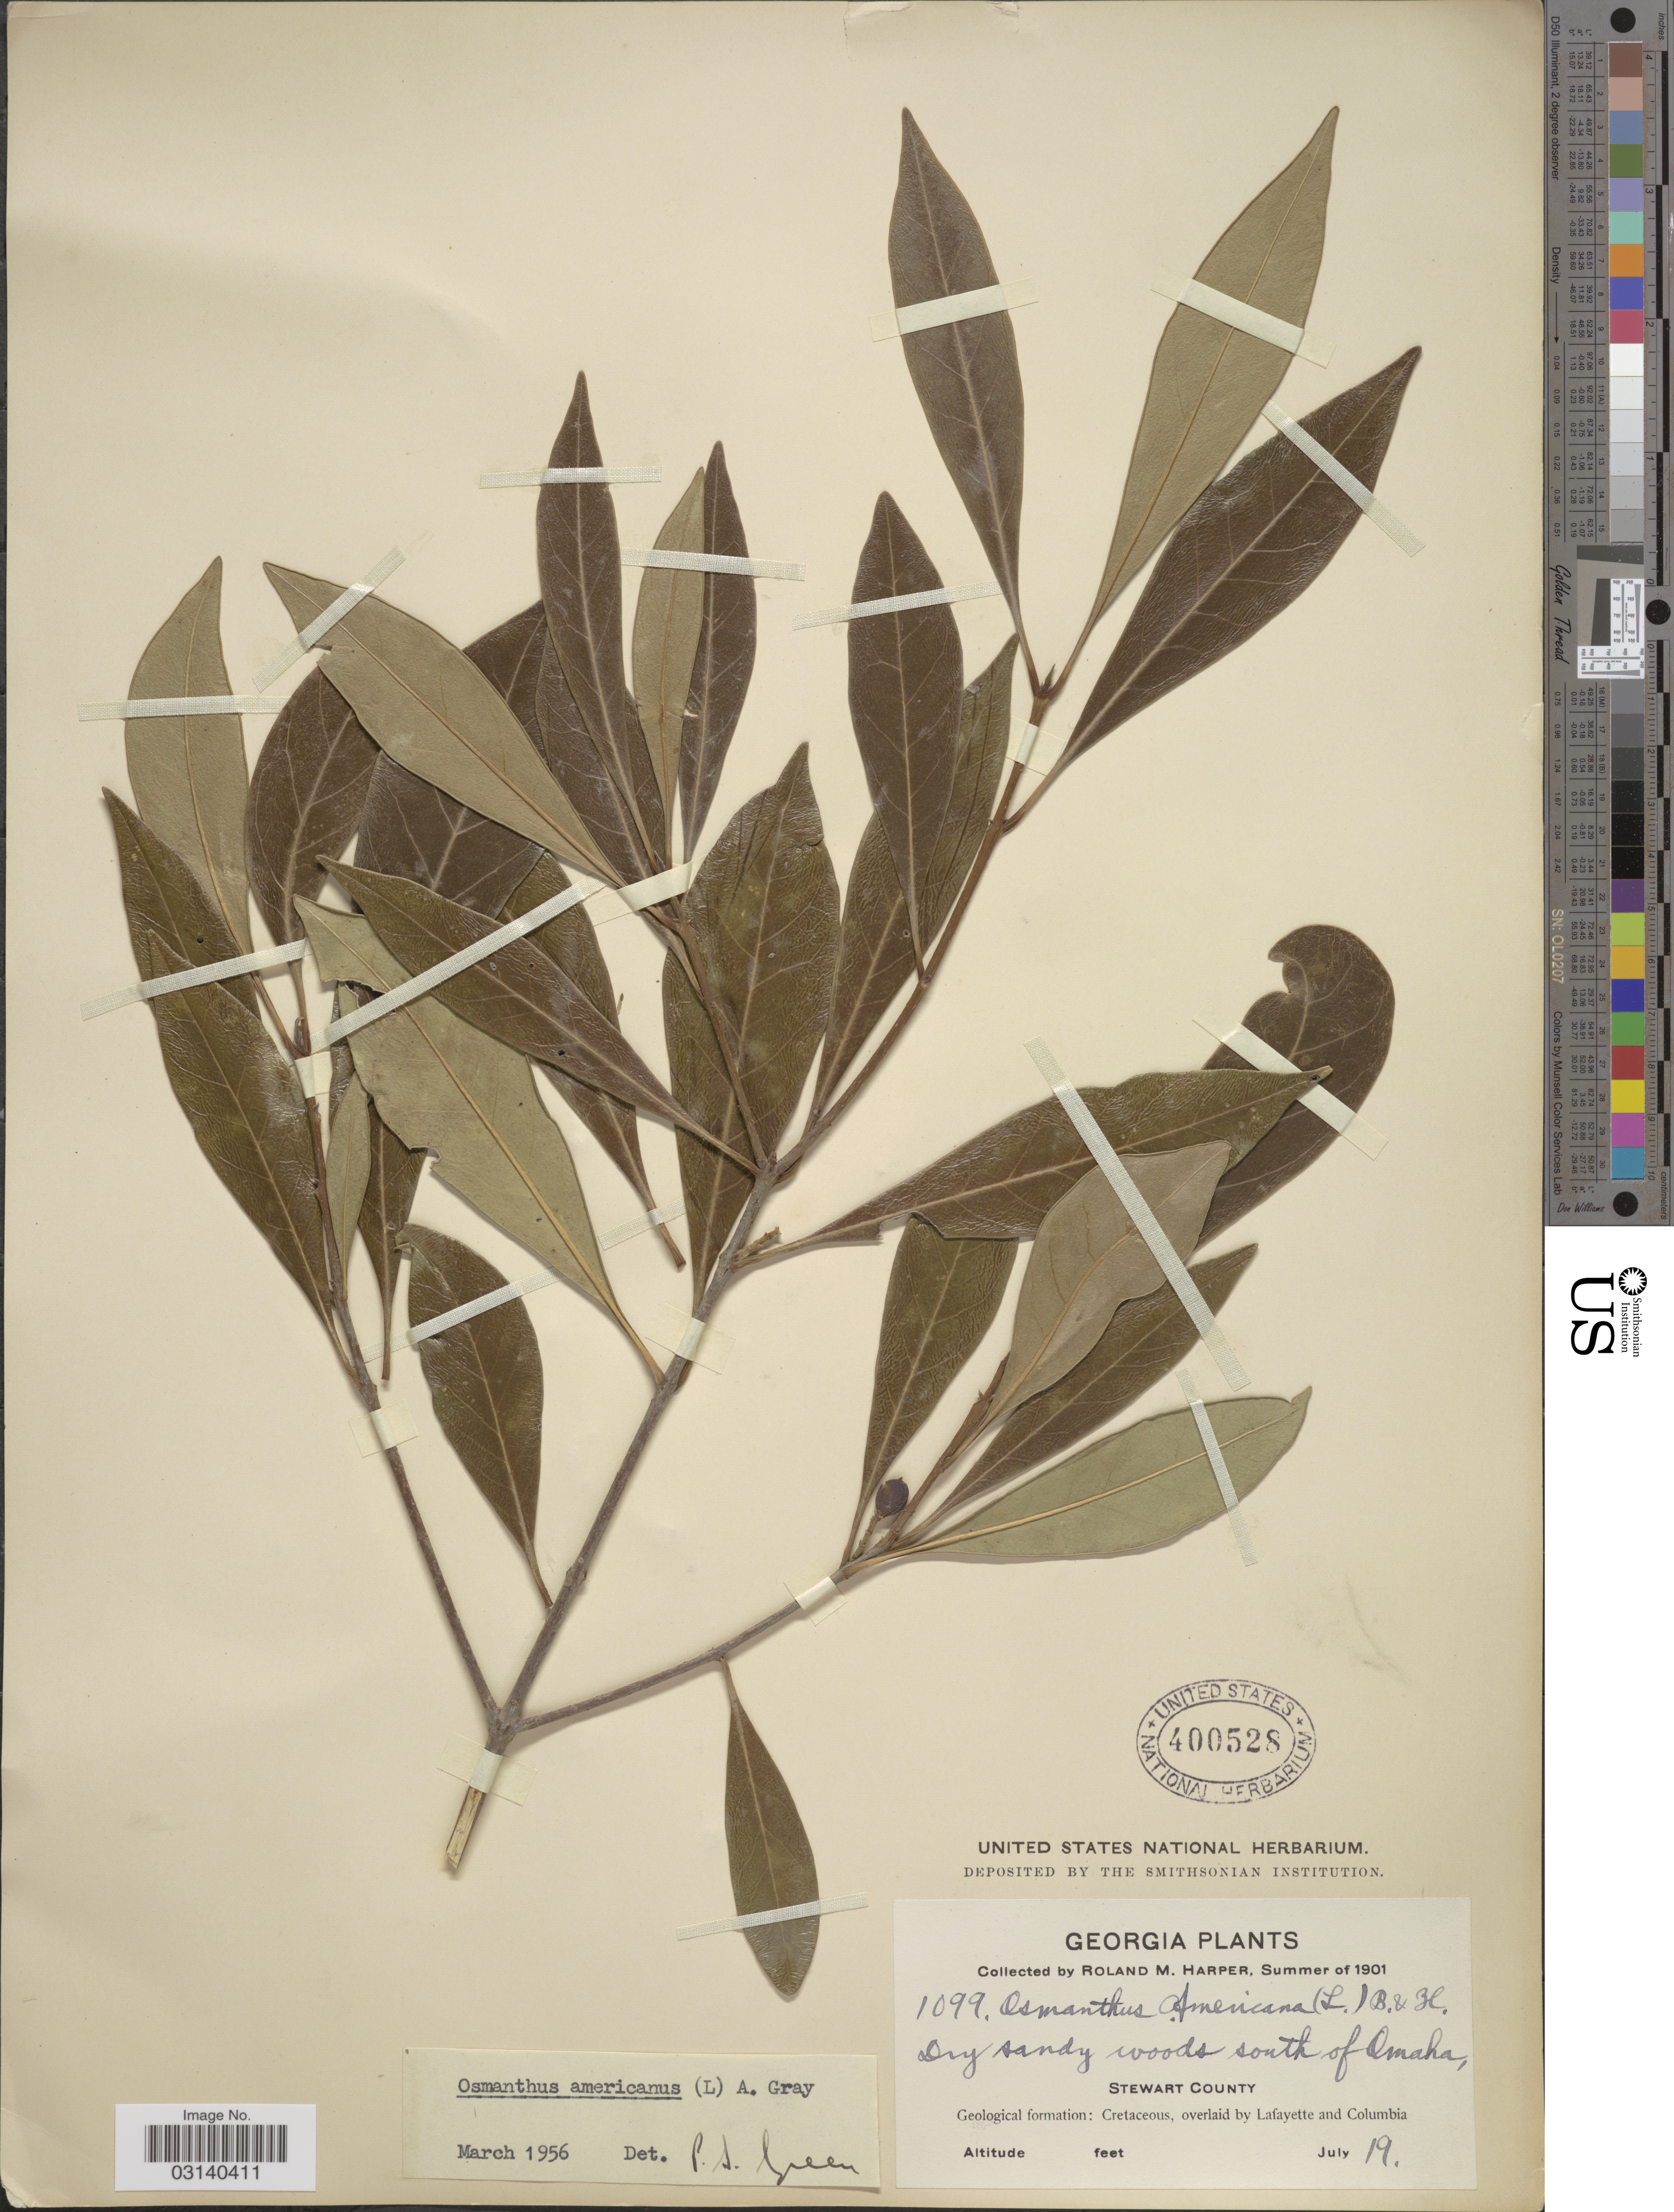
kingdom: Plantae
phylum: Tracheophyta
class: Magnoliopsida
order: Lamiales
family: Oleaceae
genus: Osmanthus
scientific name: Osmanthus americanus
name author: (L.) A. Gray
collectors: R. Harper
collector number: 1099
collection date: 1901-07-19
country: United States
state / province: Georgia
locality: Stewart County, Dry sandy woods south of Omaha, Geological formation: Cretaceous, overlaid by Lafayette and Columbia.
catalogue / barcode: US 400528